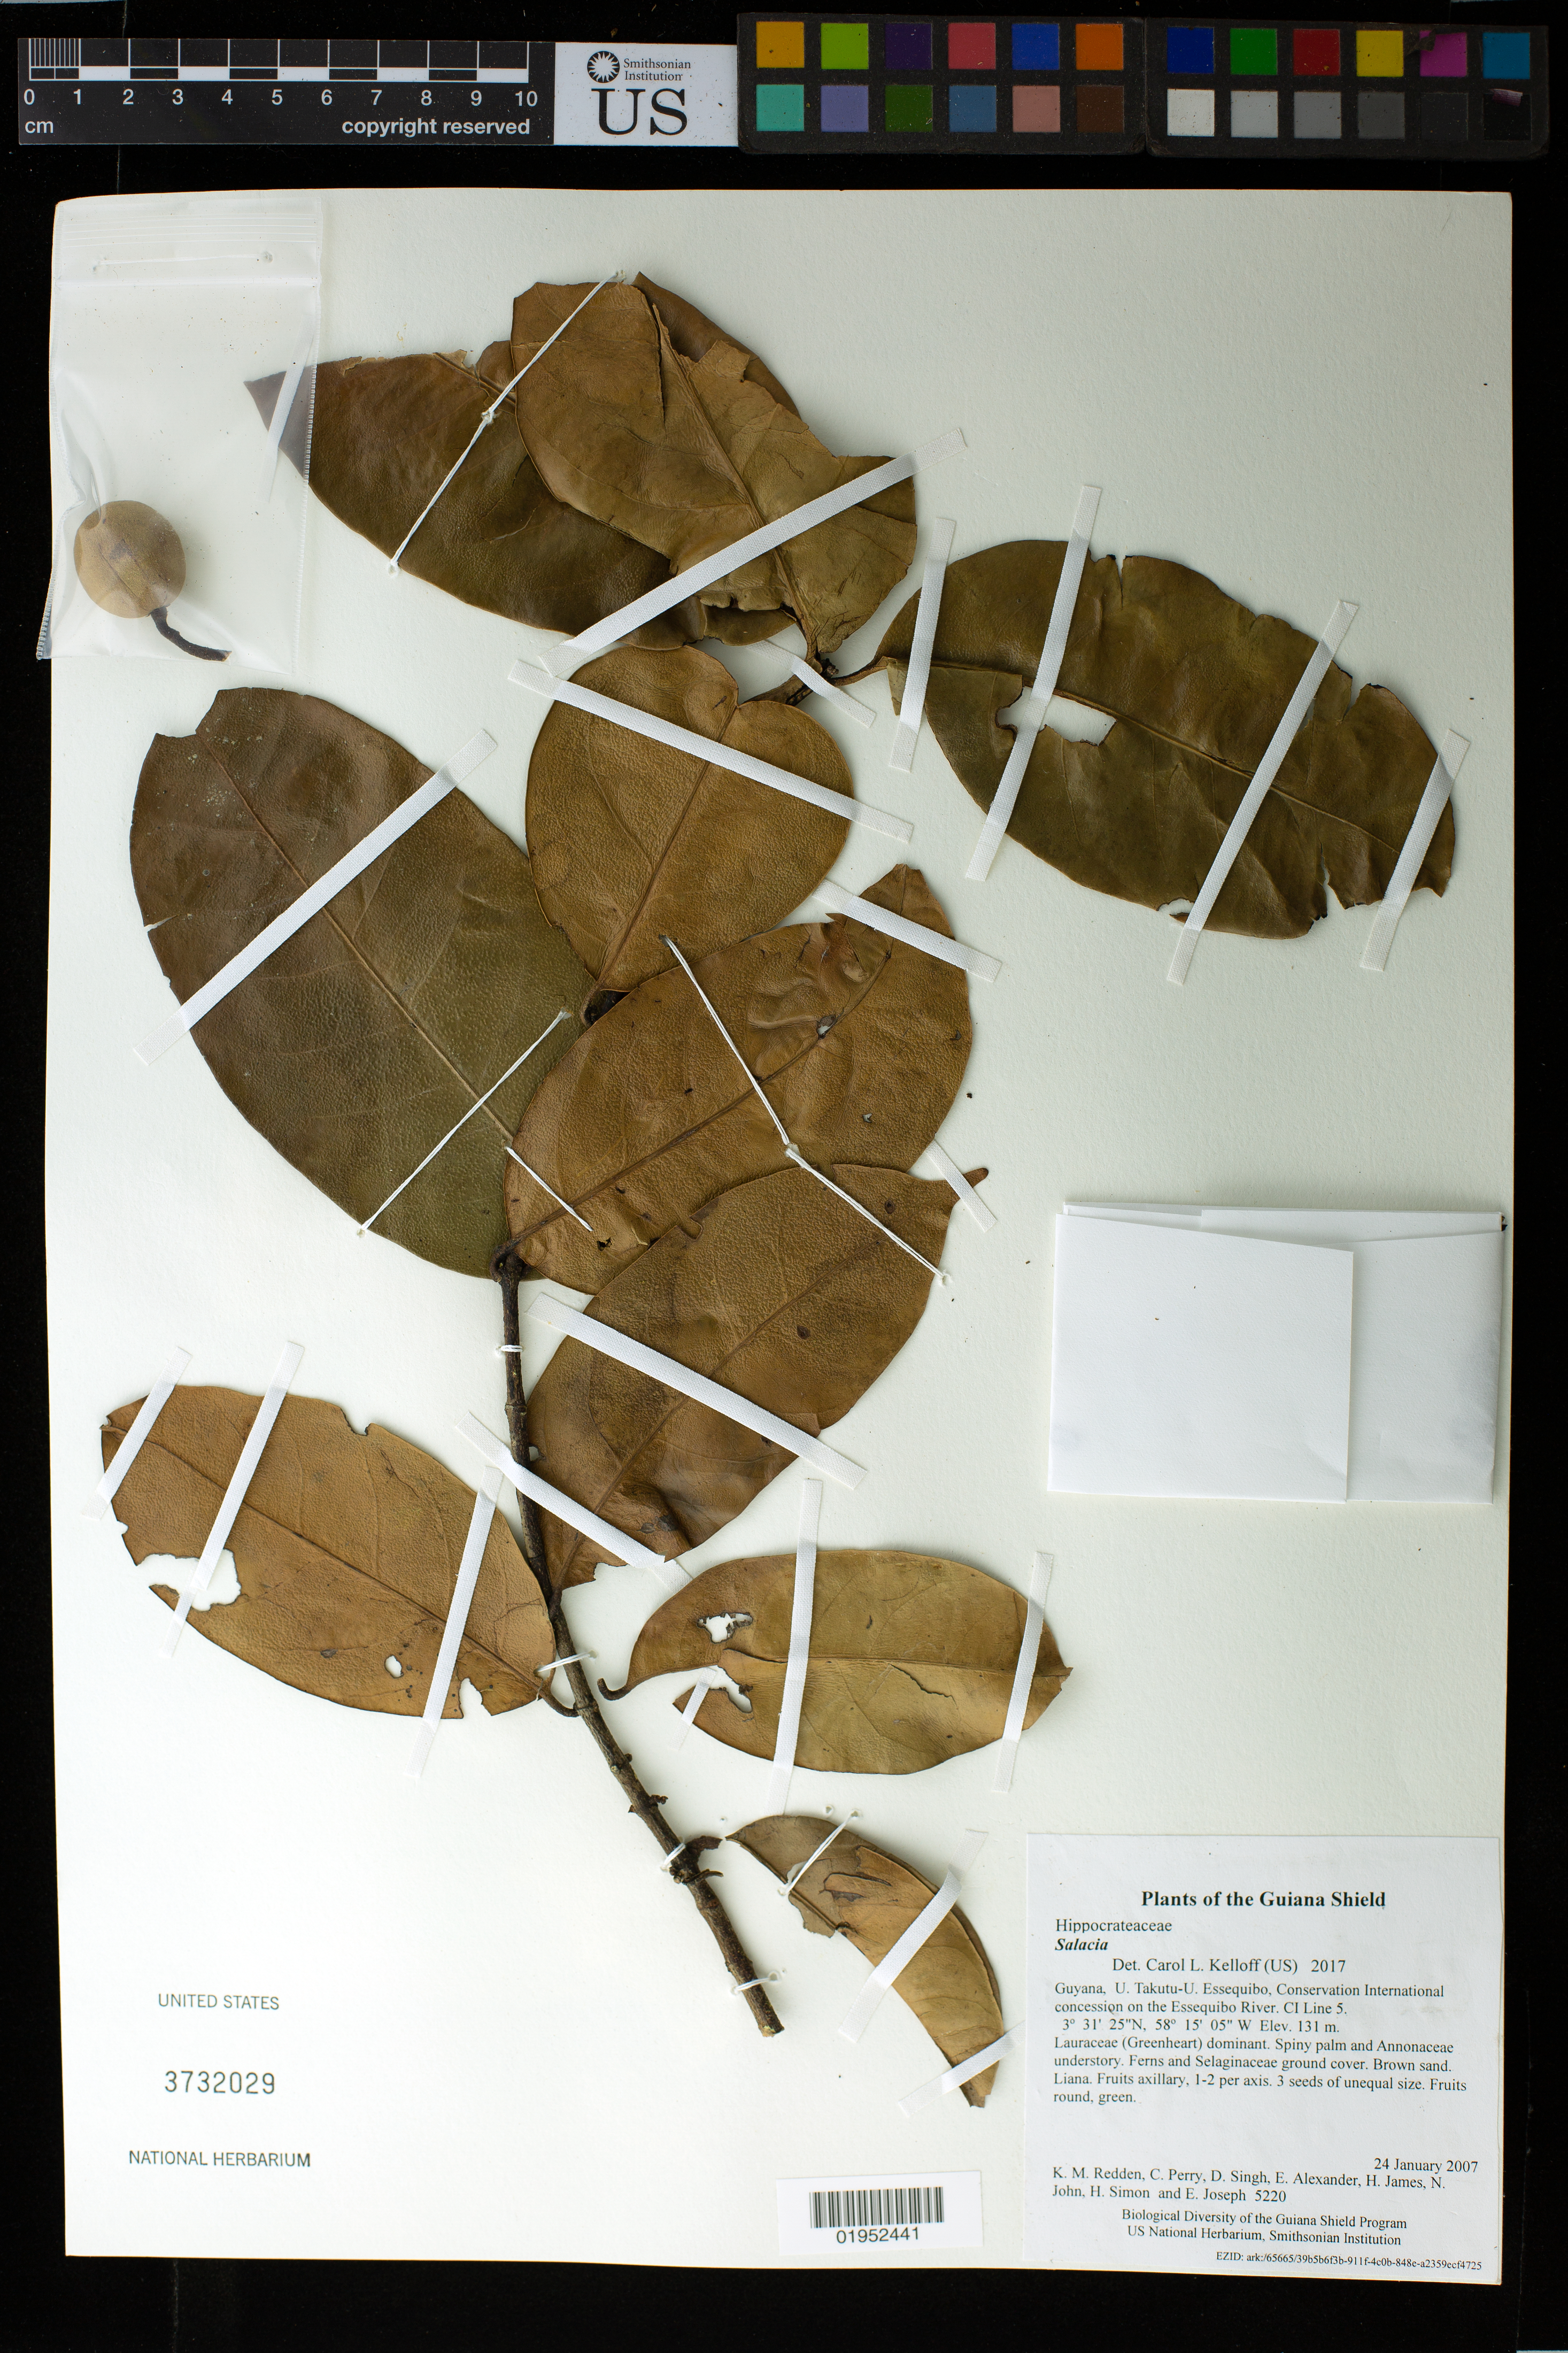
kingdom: Plantae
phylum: Tracheophyta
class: Magnoliopsida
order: Celastrales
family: Celastraceae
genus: Salacia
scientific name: Salacia sp.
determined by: Kelloff, Carol L., (US), Smithsonian Institution - National Museum of Natural History (UNITED STATES)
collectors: K. M. Redden, C. Perry, D. Singh, E. Alexander, H. James, N. John, H. Simon & E. Joseph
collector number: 5220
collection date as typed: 24 January 2007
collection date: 2007-01-24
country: Guyana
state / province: U. Takutu-U. Essequibo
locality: Conservation International concession on the Essequibo River. CI Line 5.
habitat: Lauraceae (Greenheart) dominant. Spiny palm and Annonaceae understory. Ferns and Selaginaceae ground cover. Brown sand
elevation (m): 131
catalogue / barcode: US 3732029